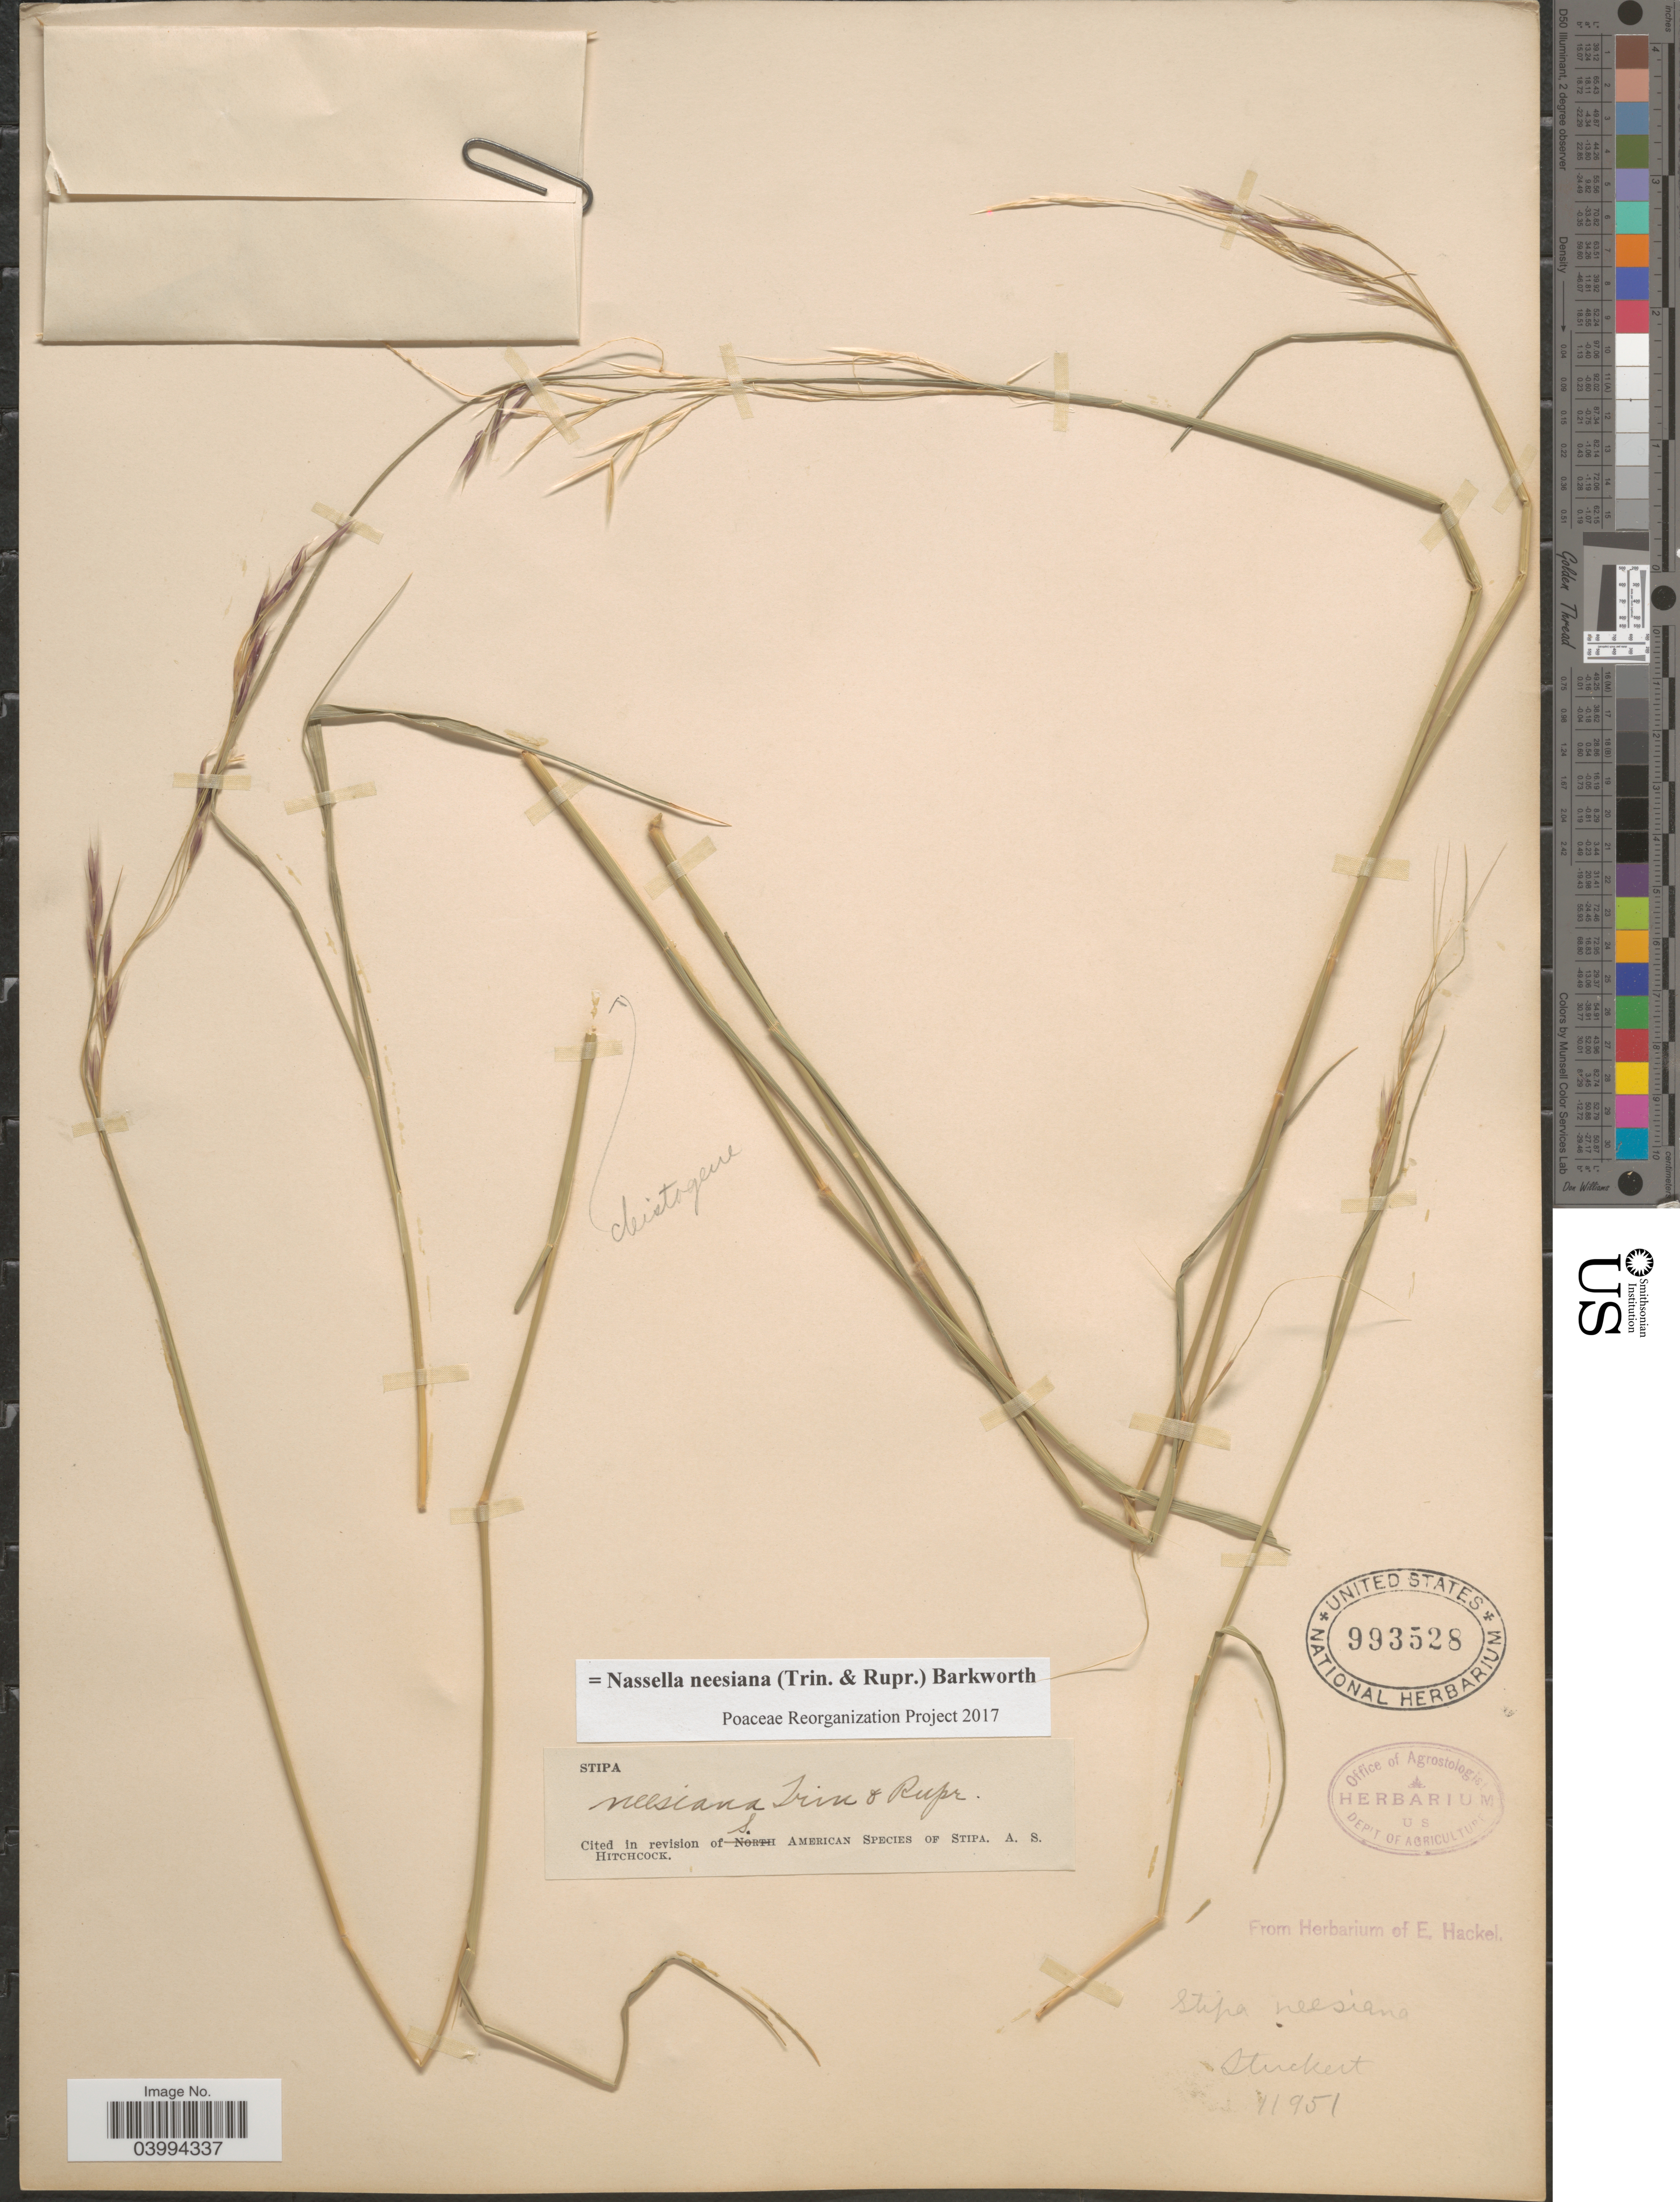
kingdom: Plantae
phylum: Tracheophyta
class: Liliopsida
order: Poales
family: Poaceae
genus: Nassella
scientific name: Nassella neesiana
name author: (Trin. & Rupr.) Barkworth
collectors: Stuckert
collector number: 11951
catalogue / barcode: US 993528